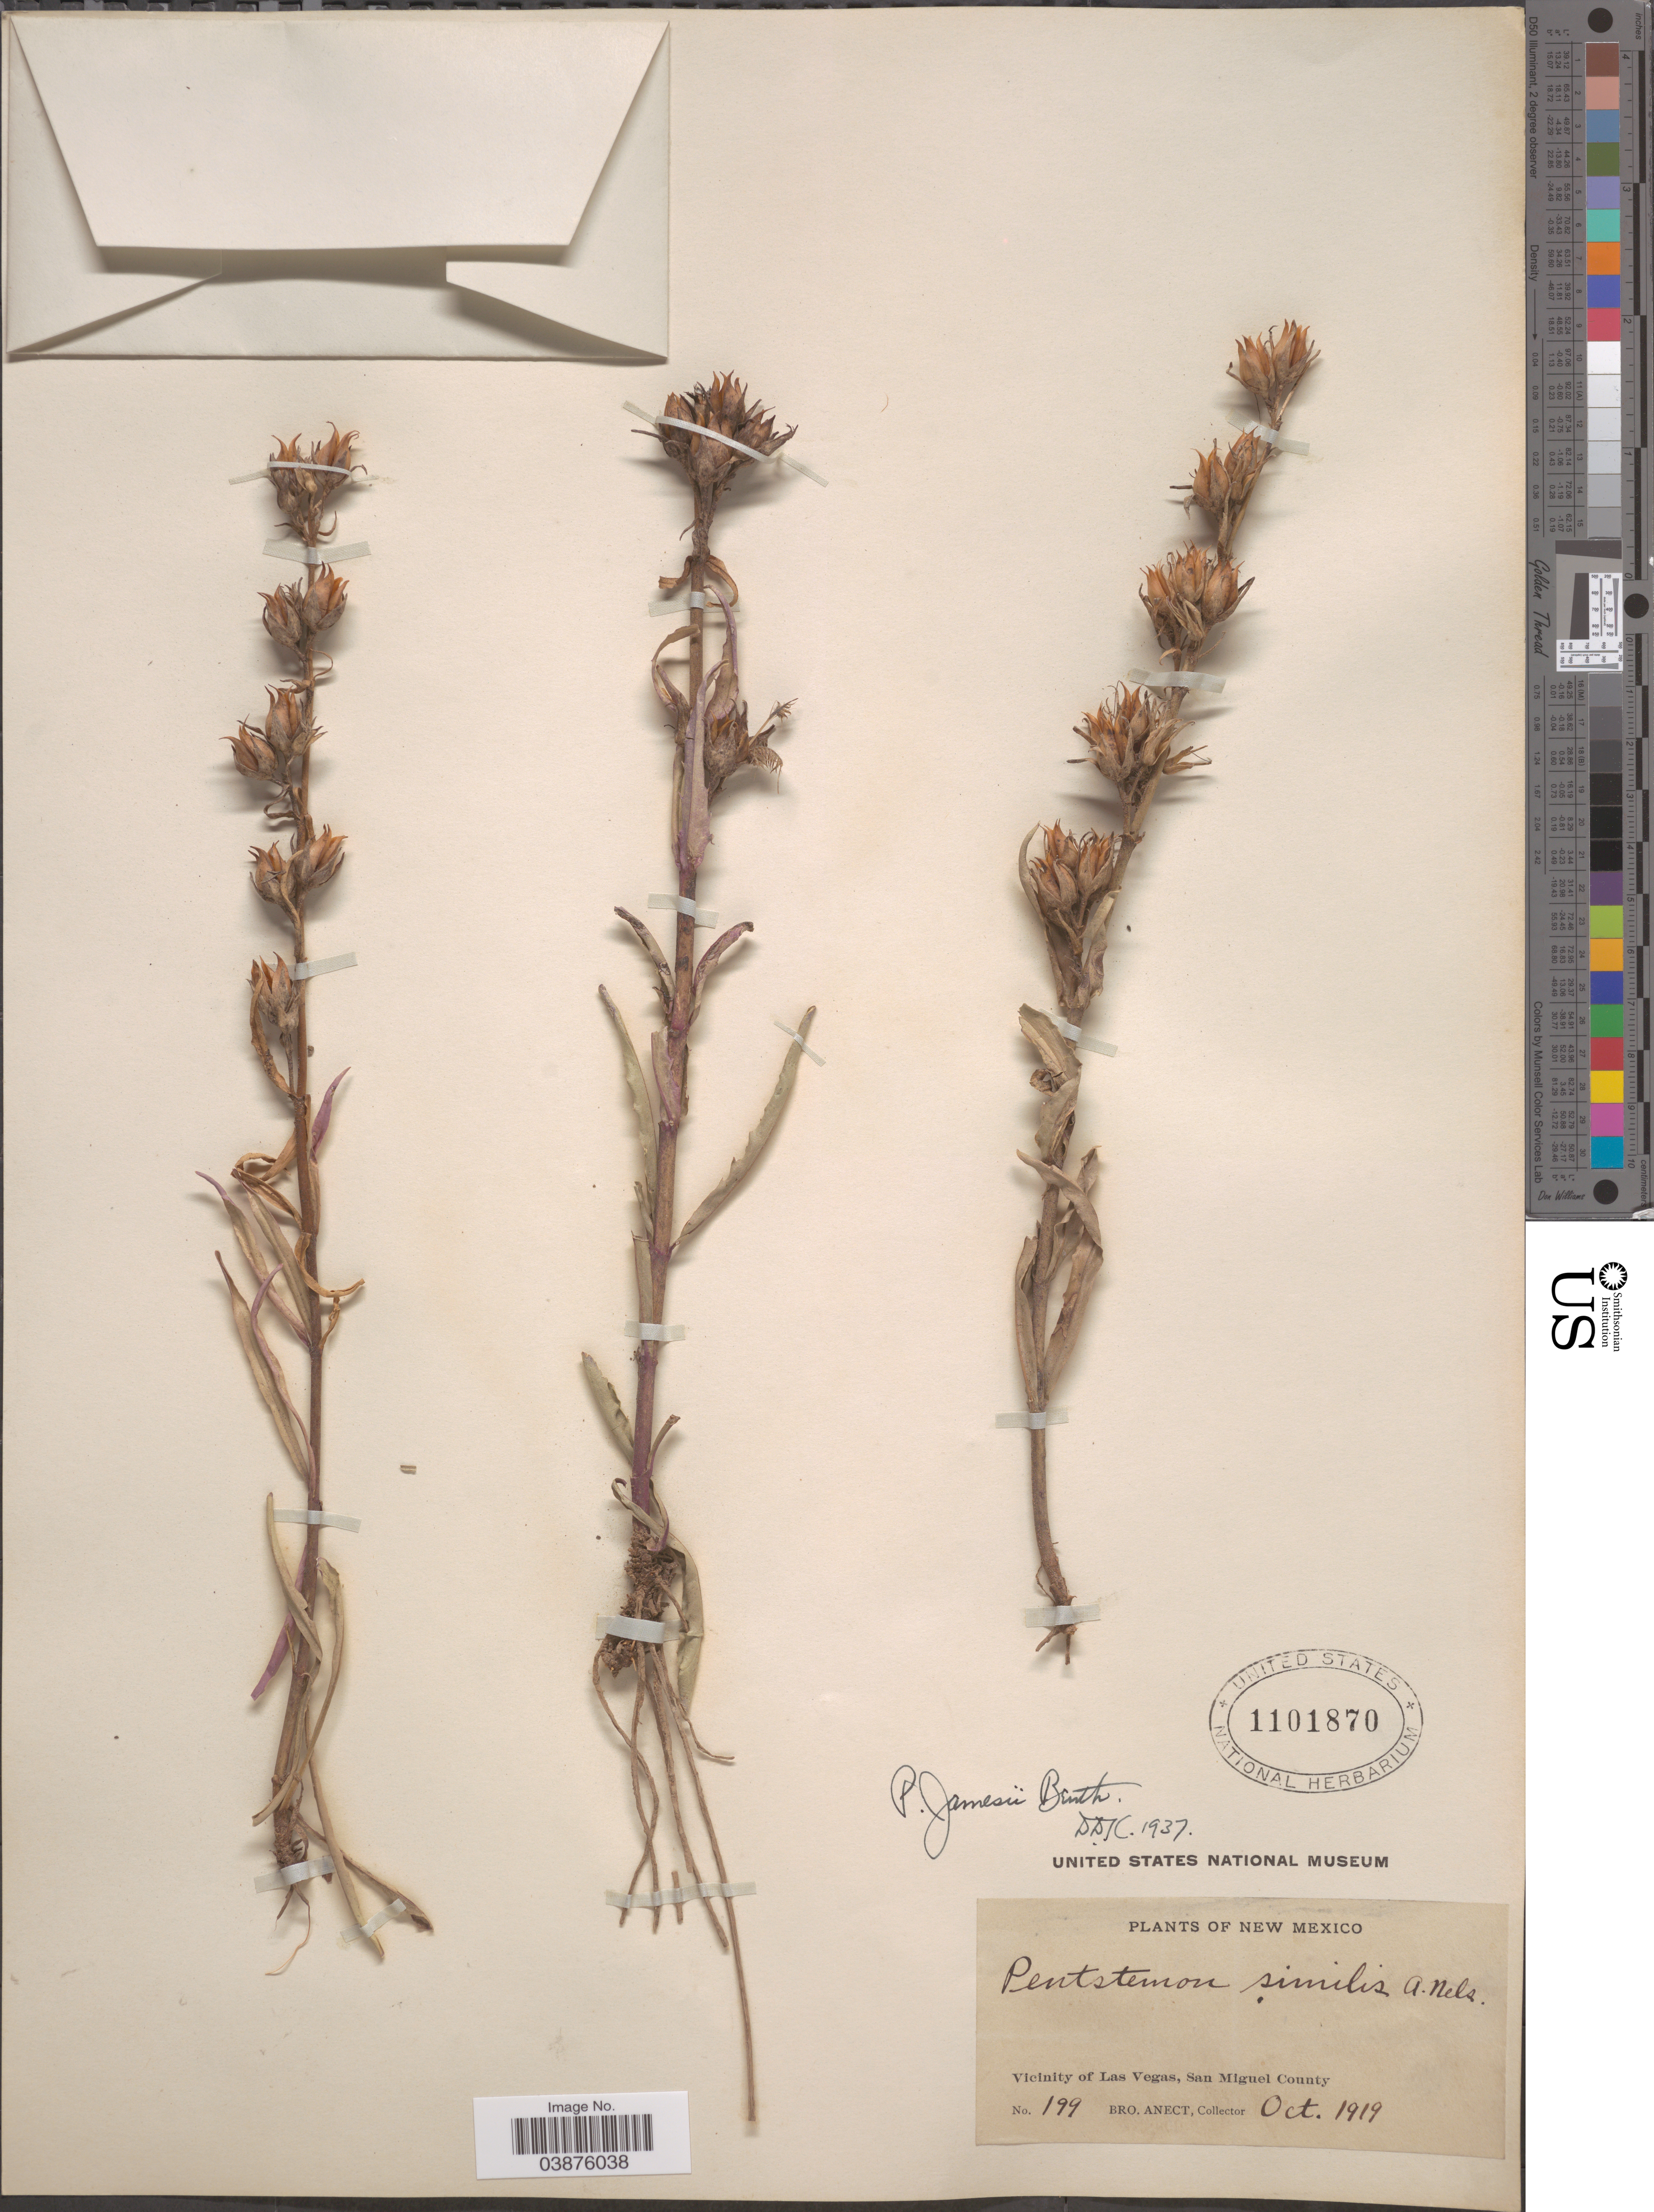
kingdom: Plantae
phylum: Tracheophyta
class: Magnoliopsida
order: Lamiales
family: Plantaginaceae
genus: Penstemon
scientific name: Penstemon jamesii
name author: Benth.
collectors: B. Anect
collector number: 199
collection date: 1919-10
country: United States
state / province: New Mexico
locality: Vicinity of Las Vegas, San Miguel County.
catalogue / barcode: US 1101870